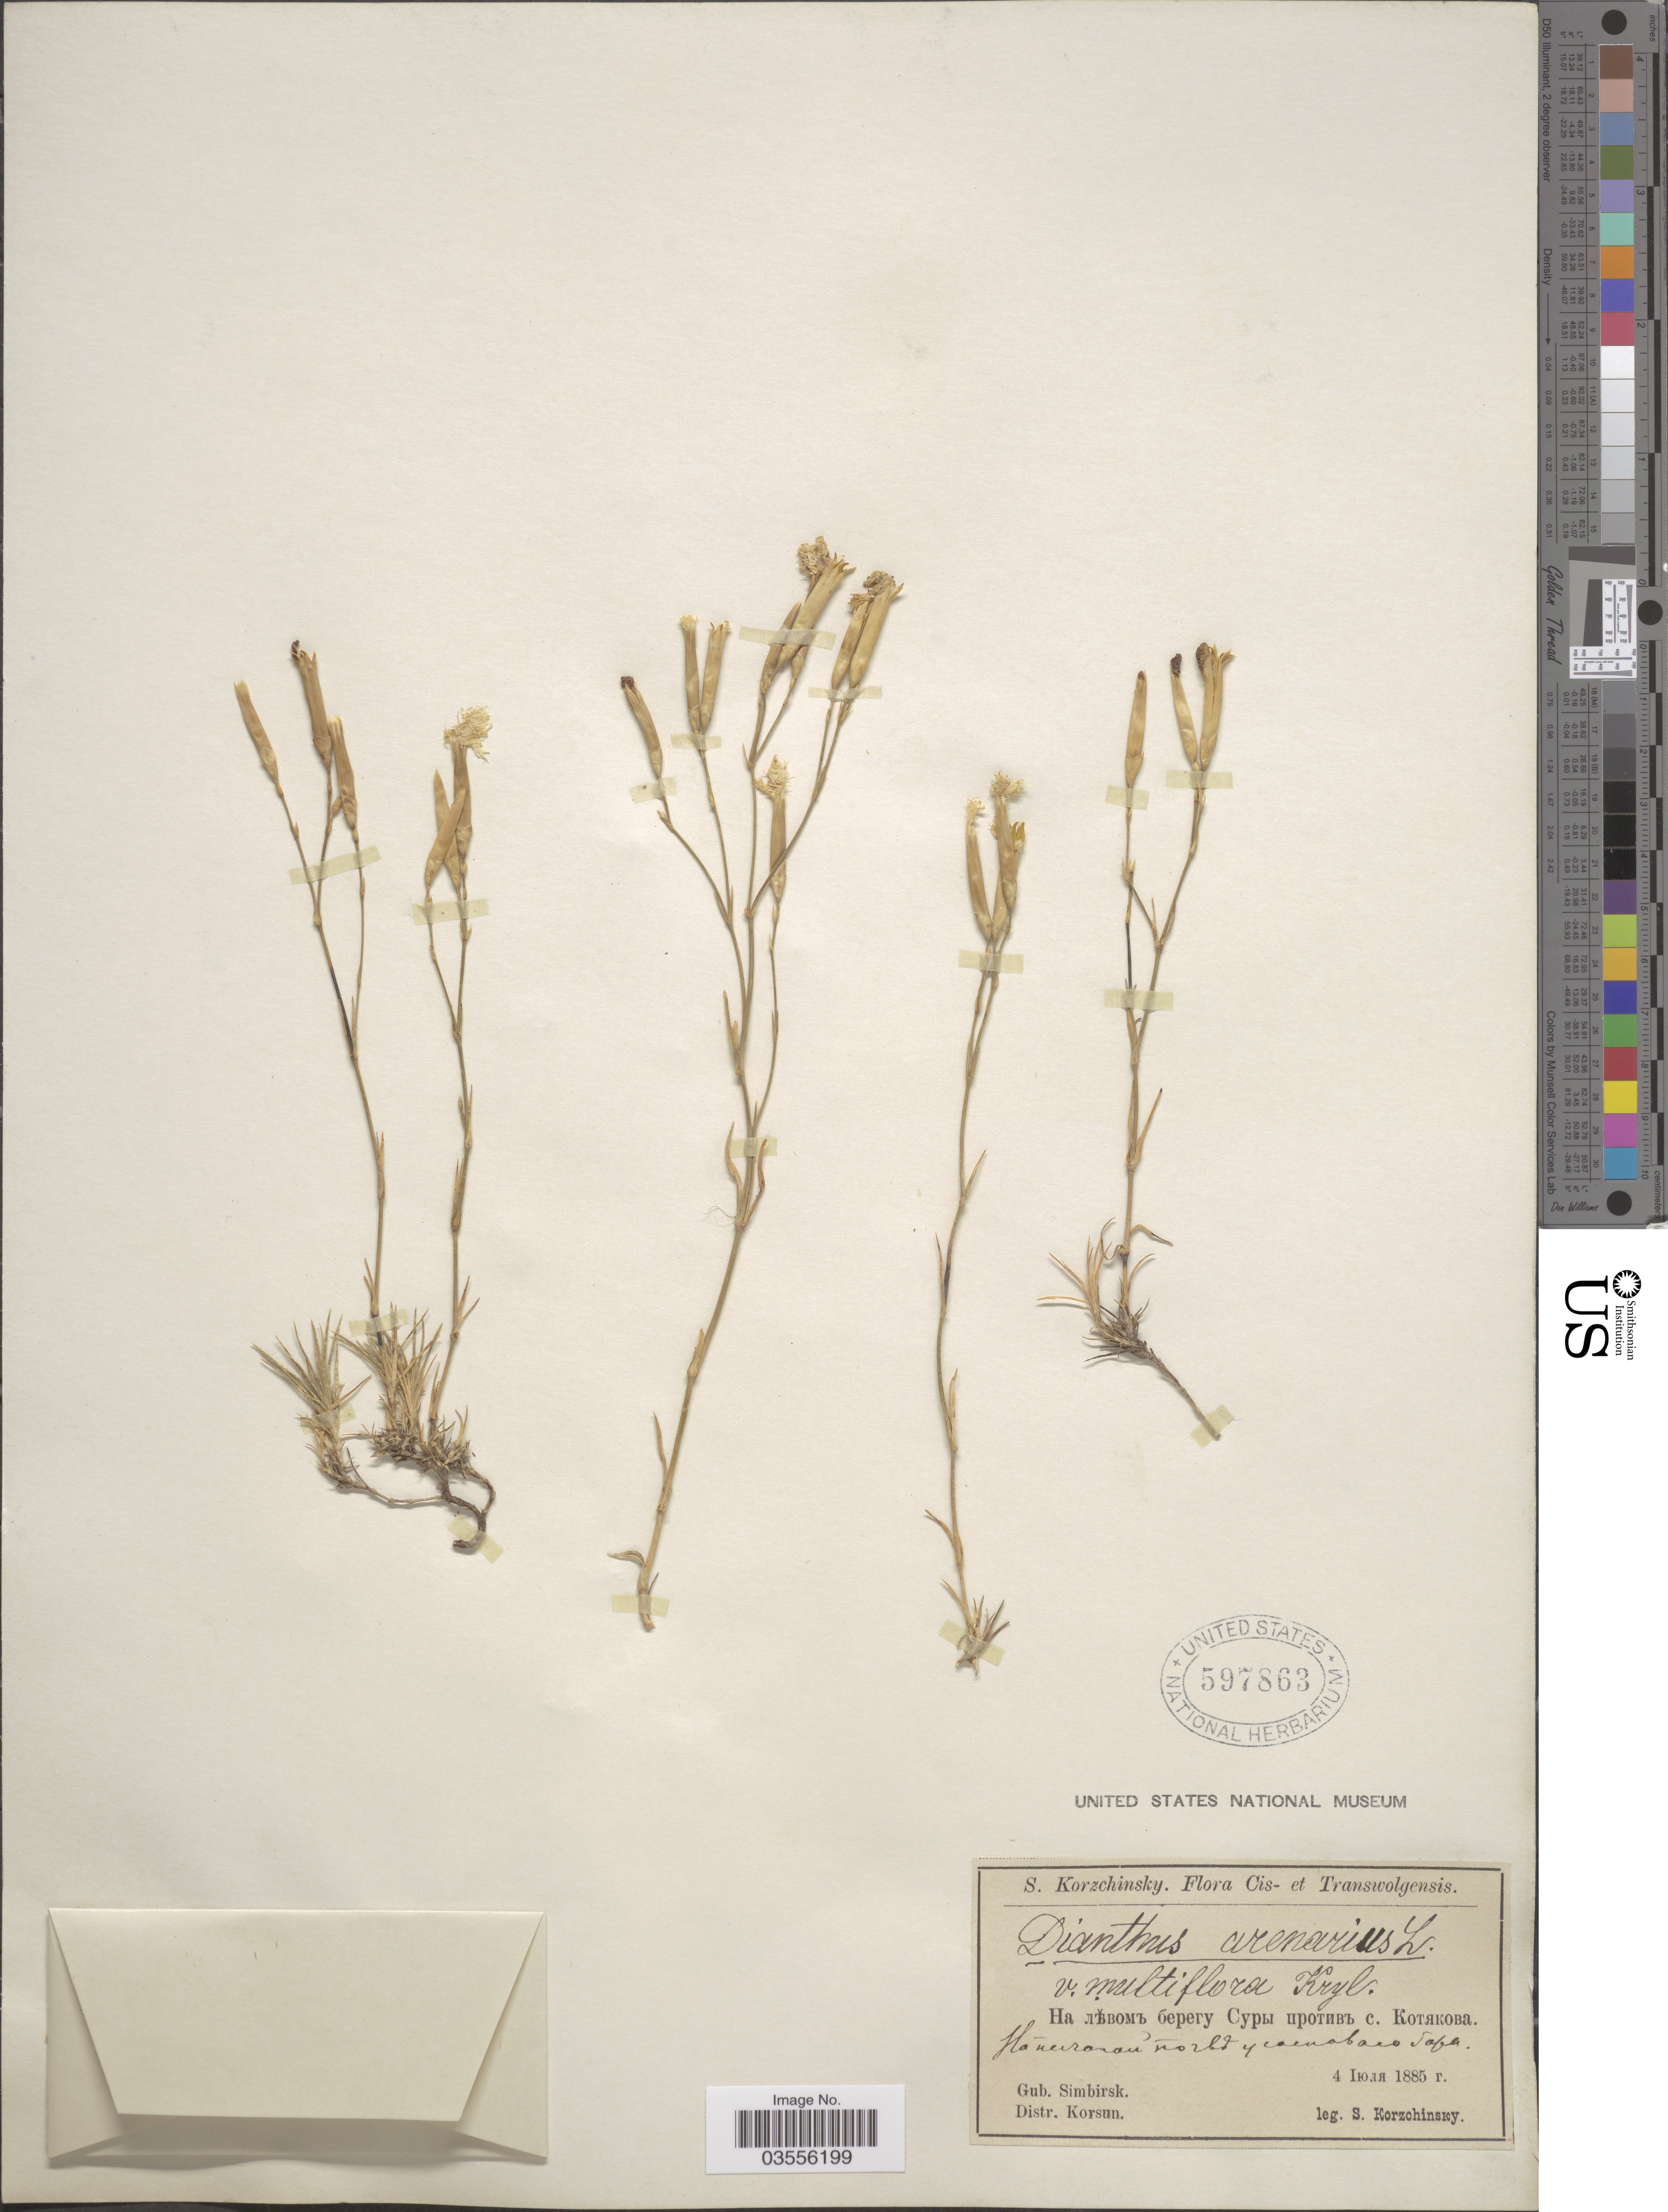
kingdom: Plantae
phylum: Tracheophyta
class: Magnoliopsida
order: Caryophyllales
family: Caryophyllaceae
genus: Dianthus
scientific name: Dianthus arenarius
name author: L.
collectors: S. Korzchinsky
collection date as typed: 4 X 1885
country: Russian Federation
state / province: Ulyanovsk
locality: Cis- et Transwolgensis. X. Gub. Simbirsk. Distr. Korsun.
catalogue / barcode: US 597863